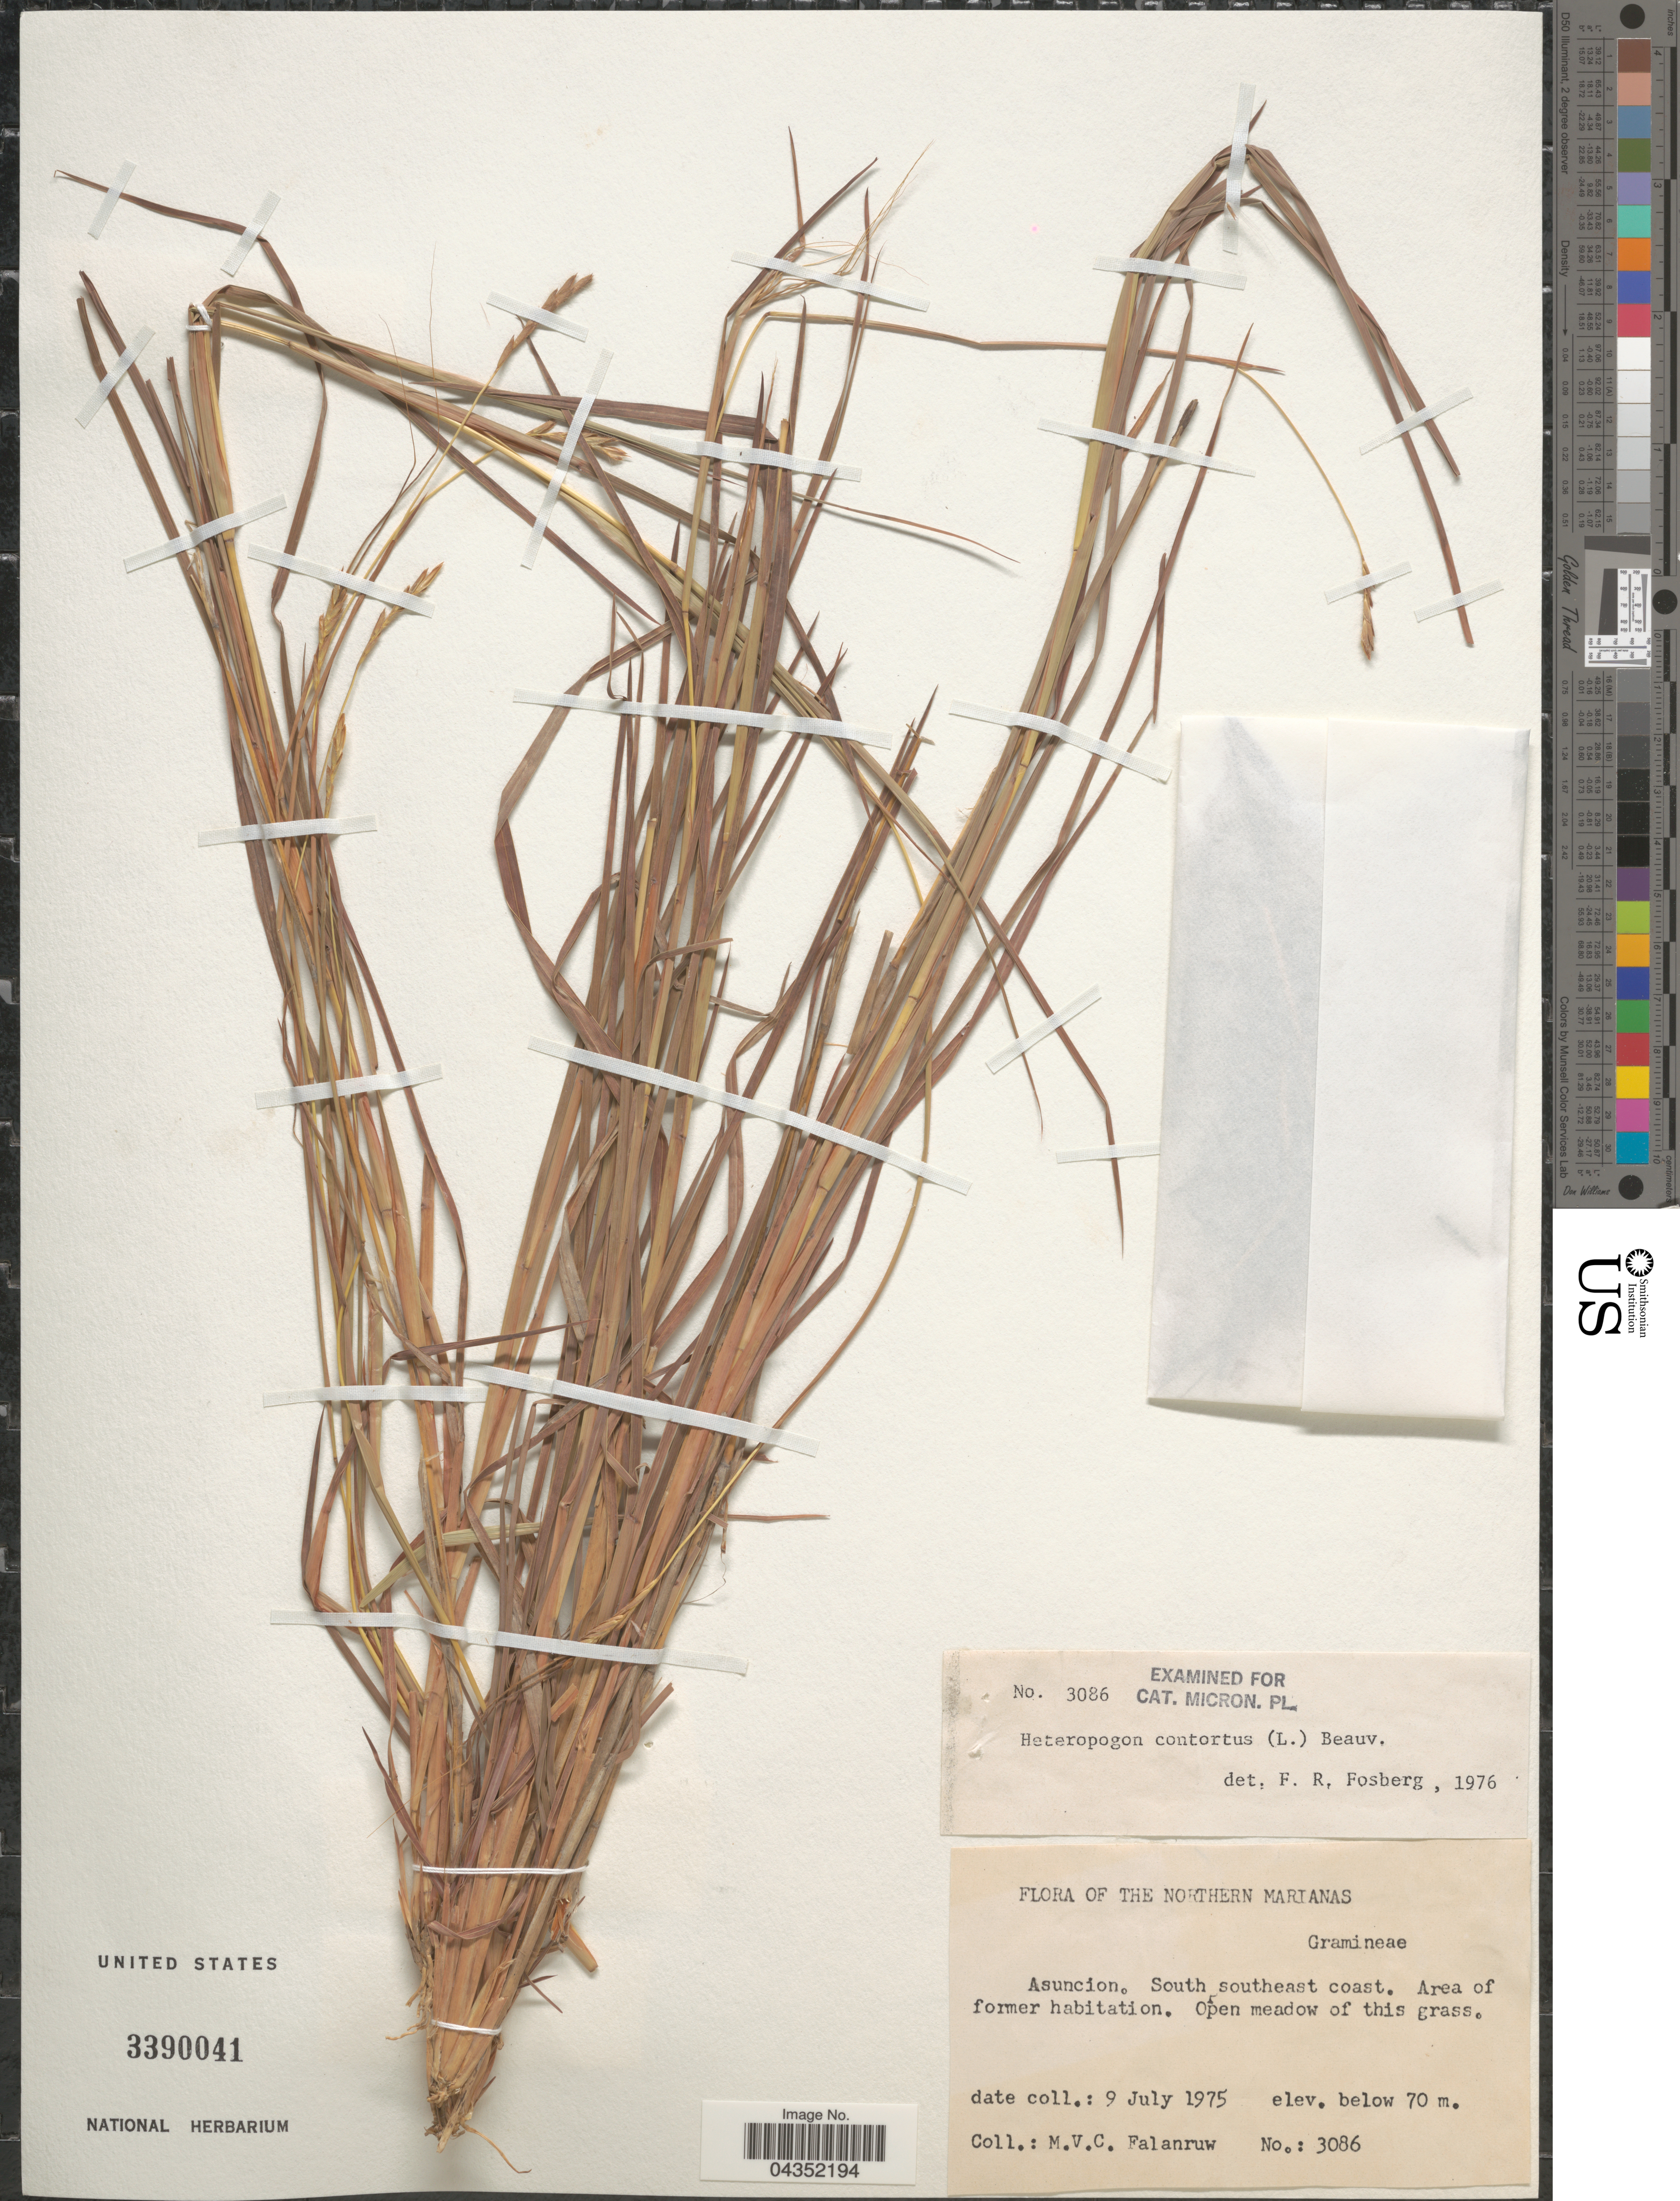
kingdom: Plantae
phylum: Tracheophyta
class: Liliopsida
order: Poales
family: Poaceae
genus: Heteropogon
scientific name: Heteropogon contortus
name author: (L.) P. Beauv. ex Roem. & Schult.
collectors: M. V. Falanruw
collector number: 3086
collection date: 1975-07-09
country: Northern Mariana Islands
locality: The Northern Marianas. Asuncion. South southeast coast.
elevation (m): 70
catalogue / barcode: US 3390041